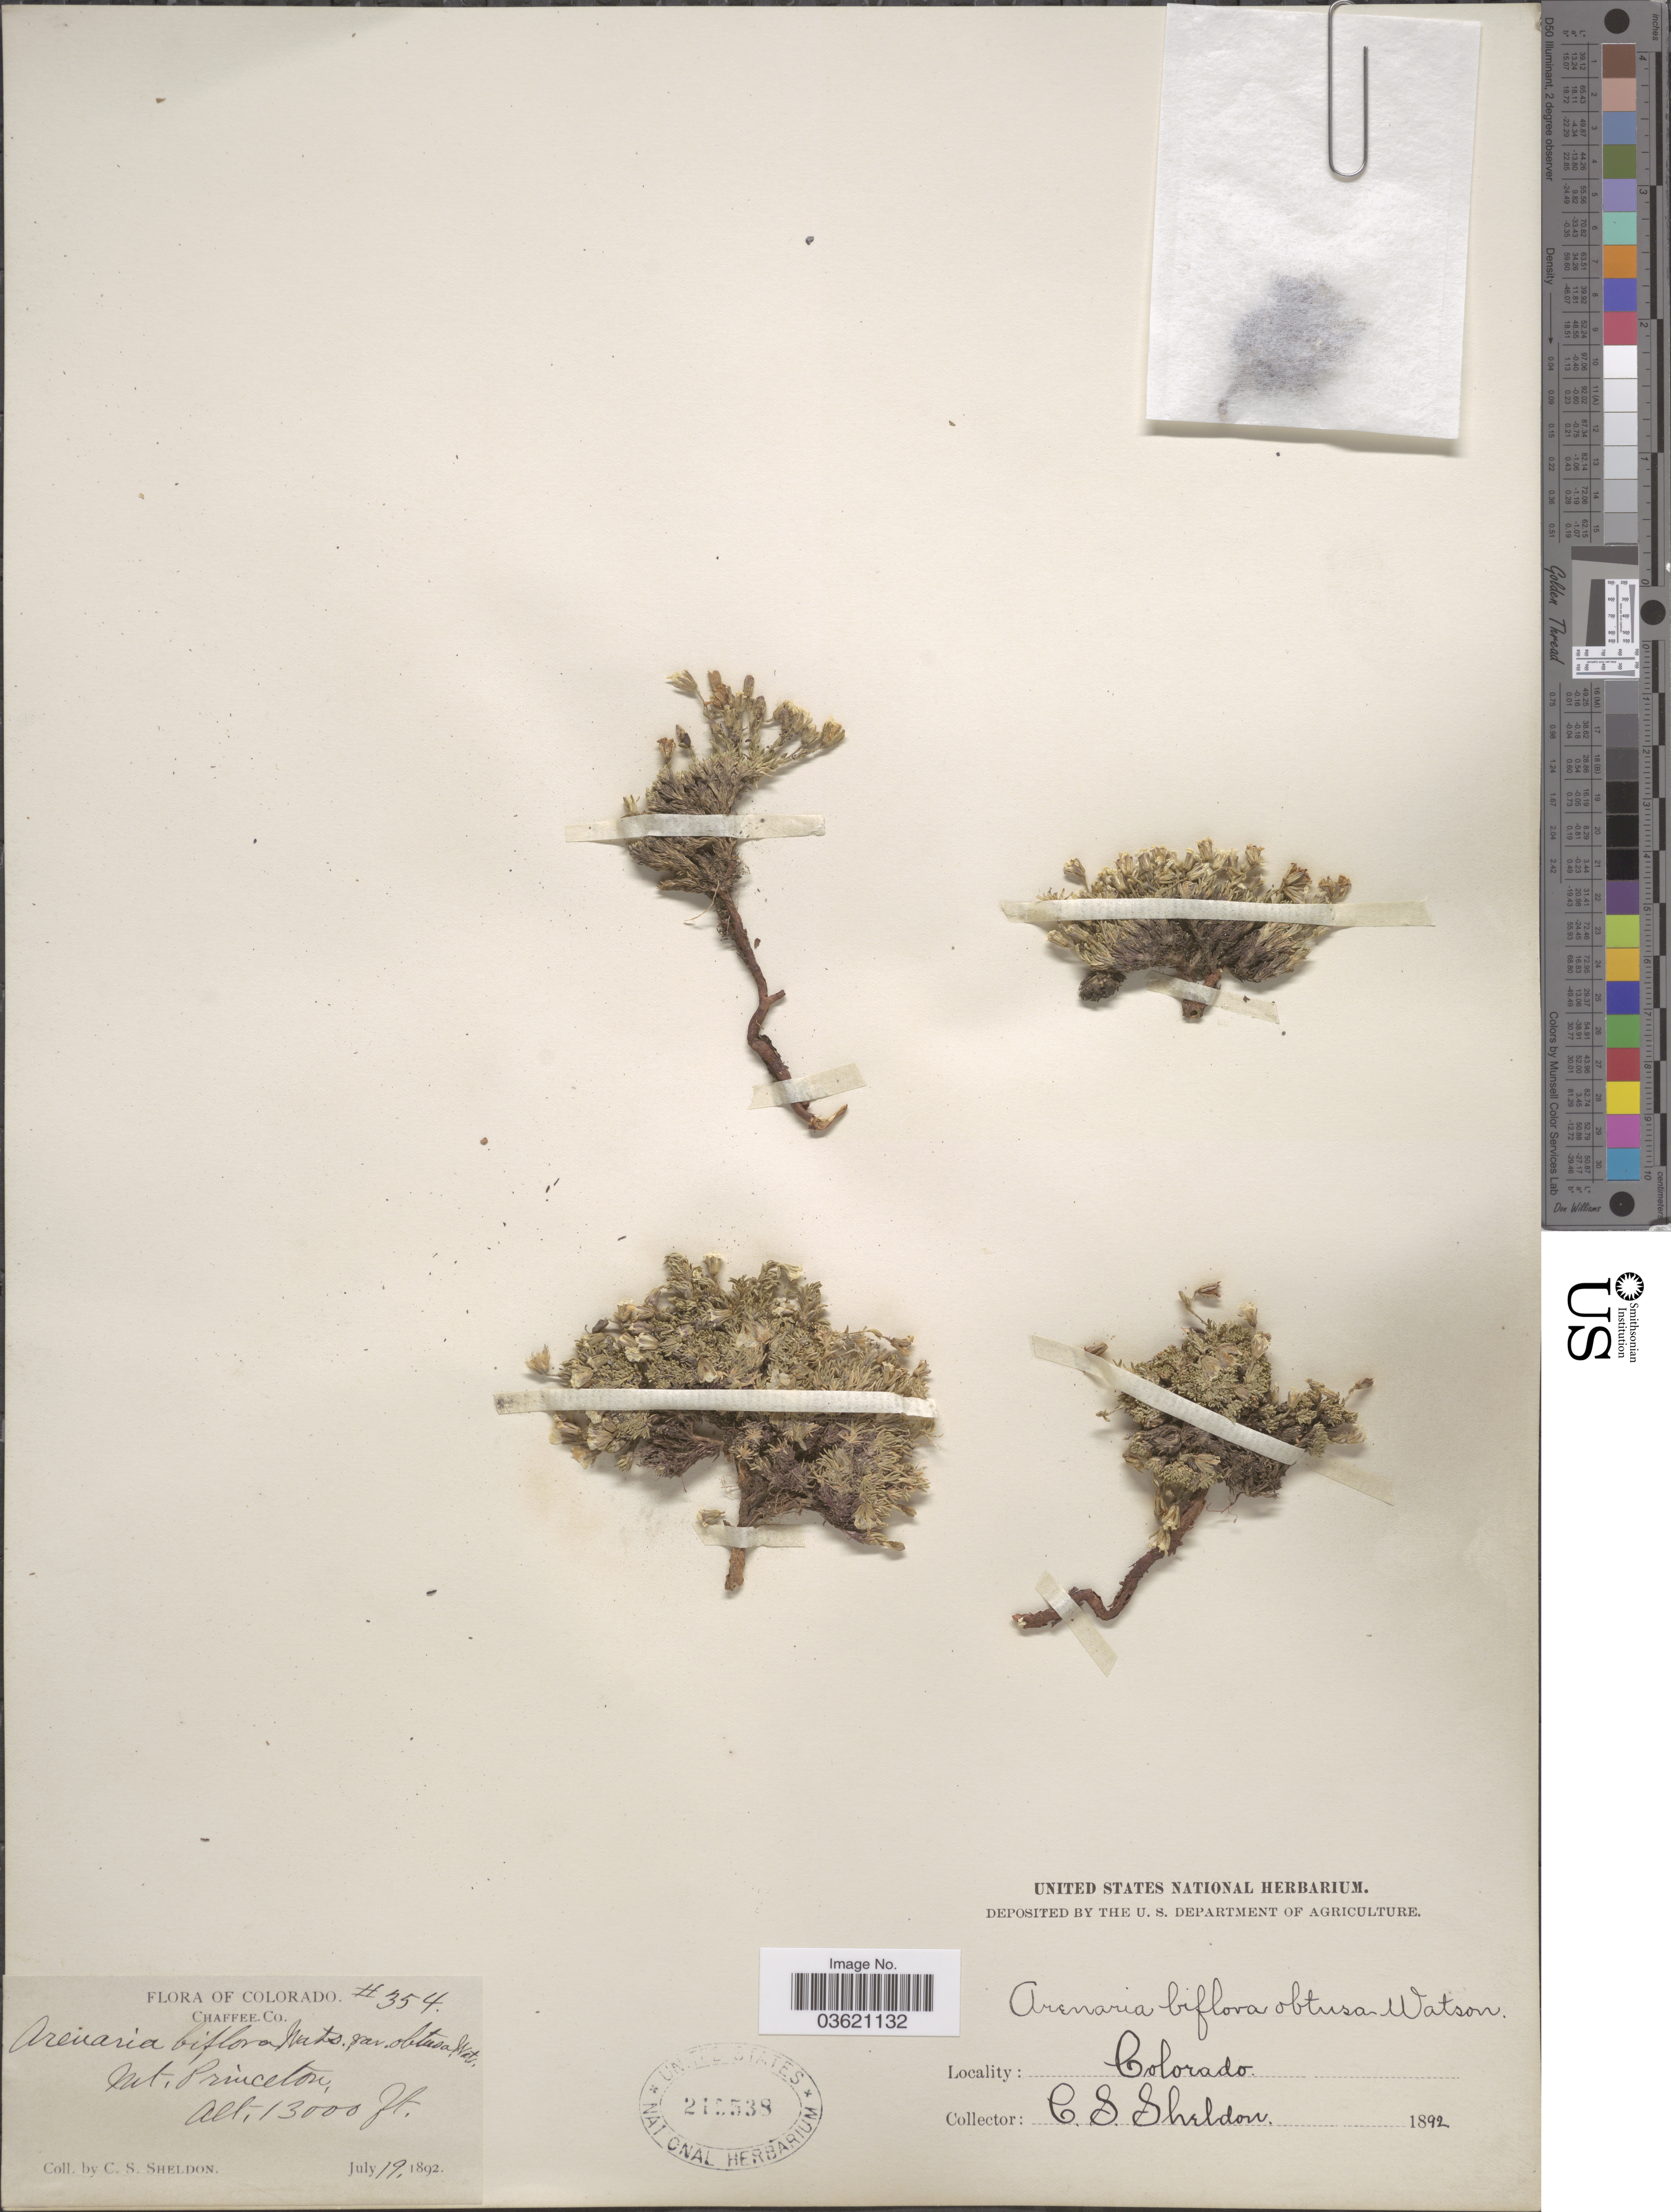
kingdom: Plantae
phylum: Tracheophyta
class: Magnoliopsida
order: Caryophyllales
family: Caryophyllaceae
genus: Cherleria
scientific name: Cherleria obtusiloba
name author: (Rydb.) A.J. Moore & Dillenb.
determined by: Strong, M. T., (US), Smithsonian Institution - National Museum of Natural History (UNITED STATES)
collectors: C. S. Sheldon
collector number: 354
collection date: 1892-07-19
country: United States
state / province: Colorado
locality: Chaffee Co. Mt. Princeton.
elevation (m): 3962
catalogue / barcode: US 215538